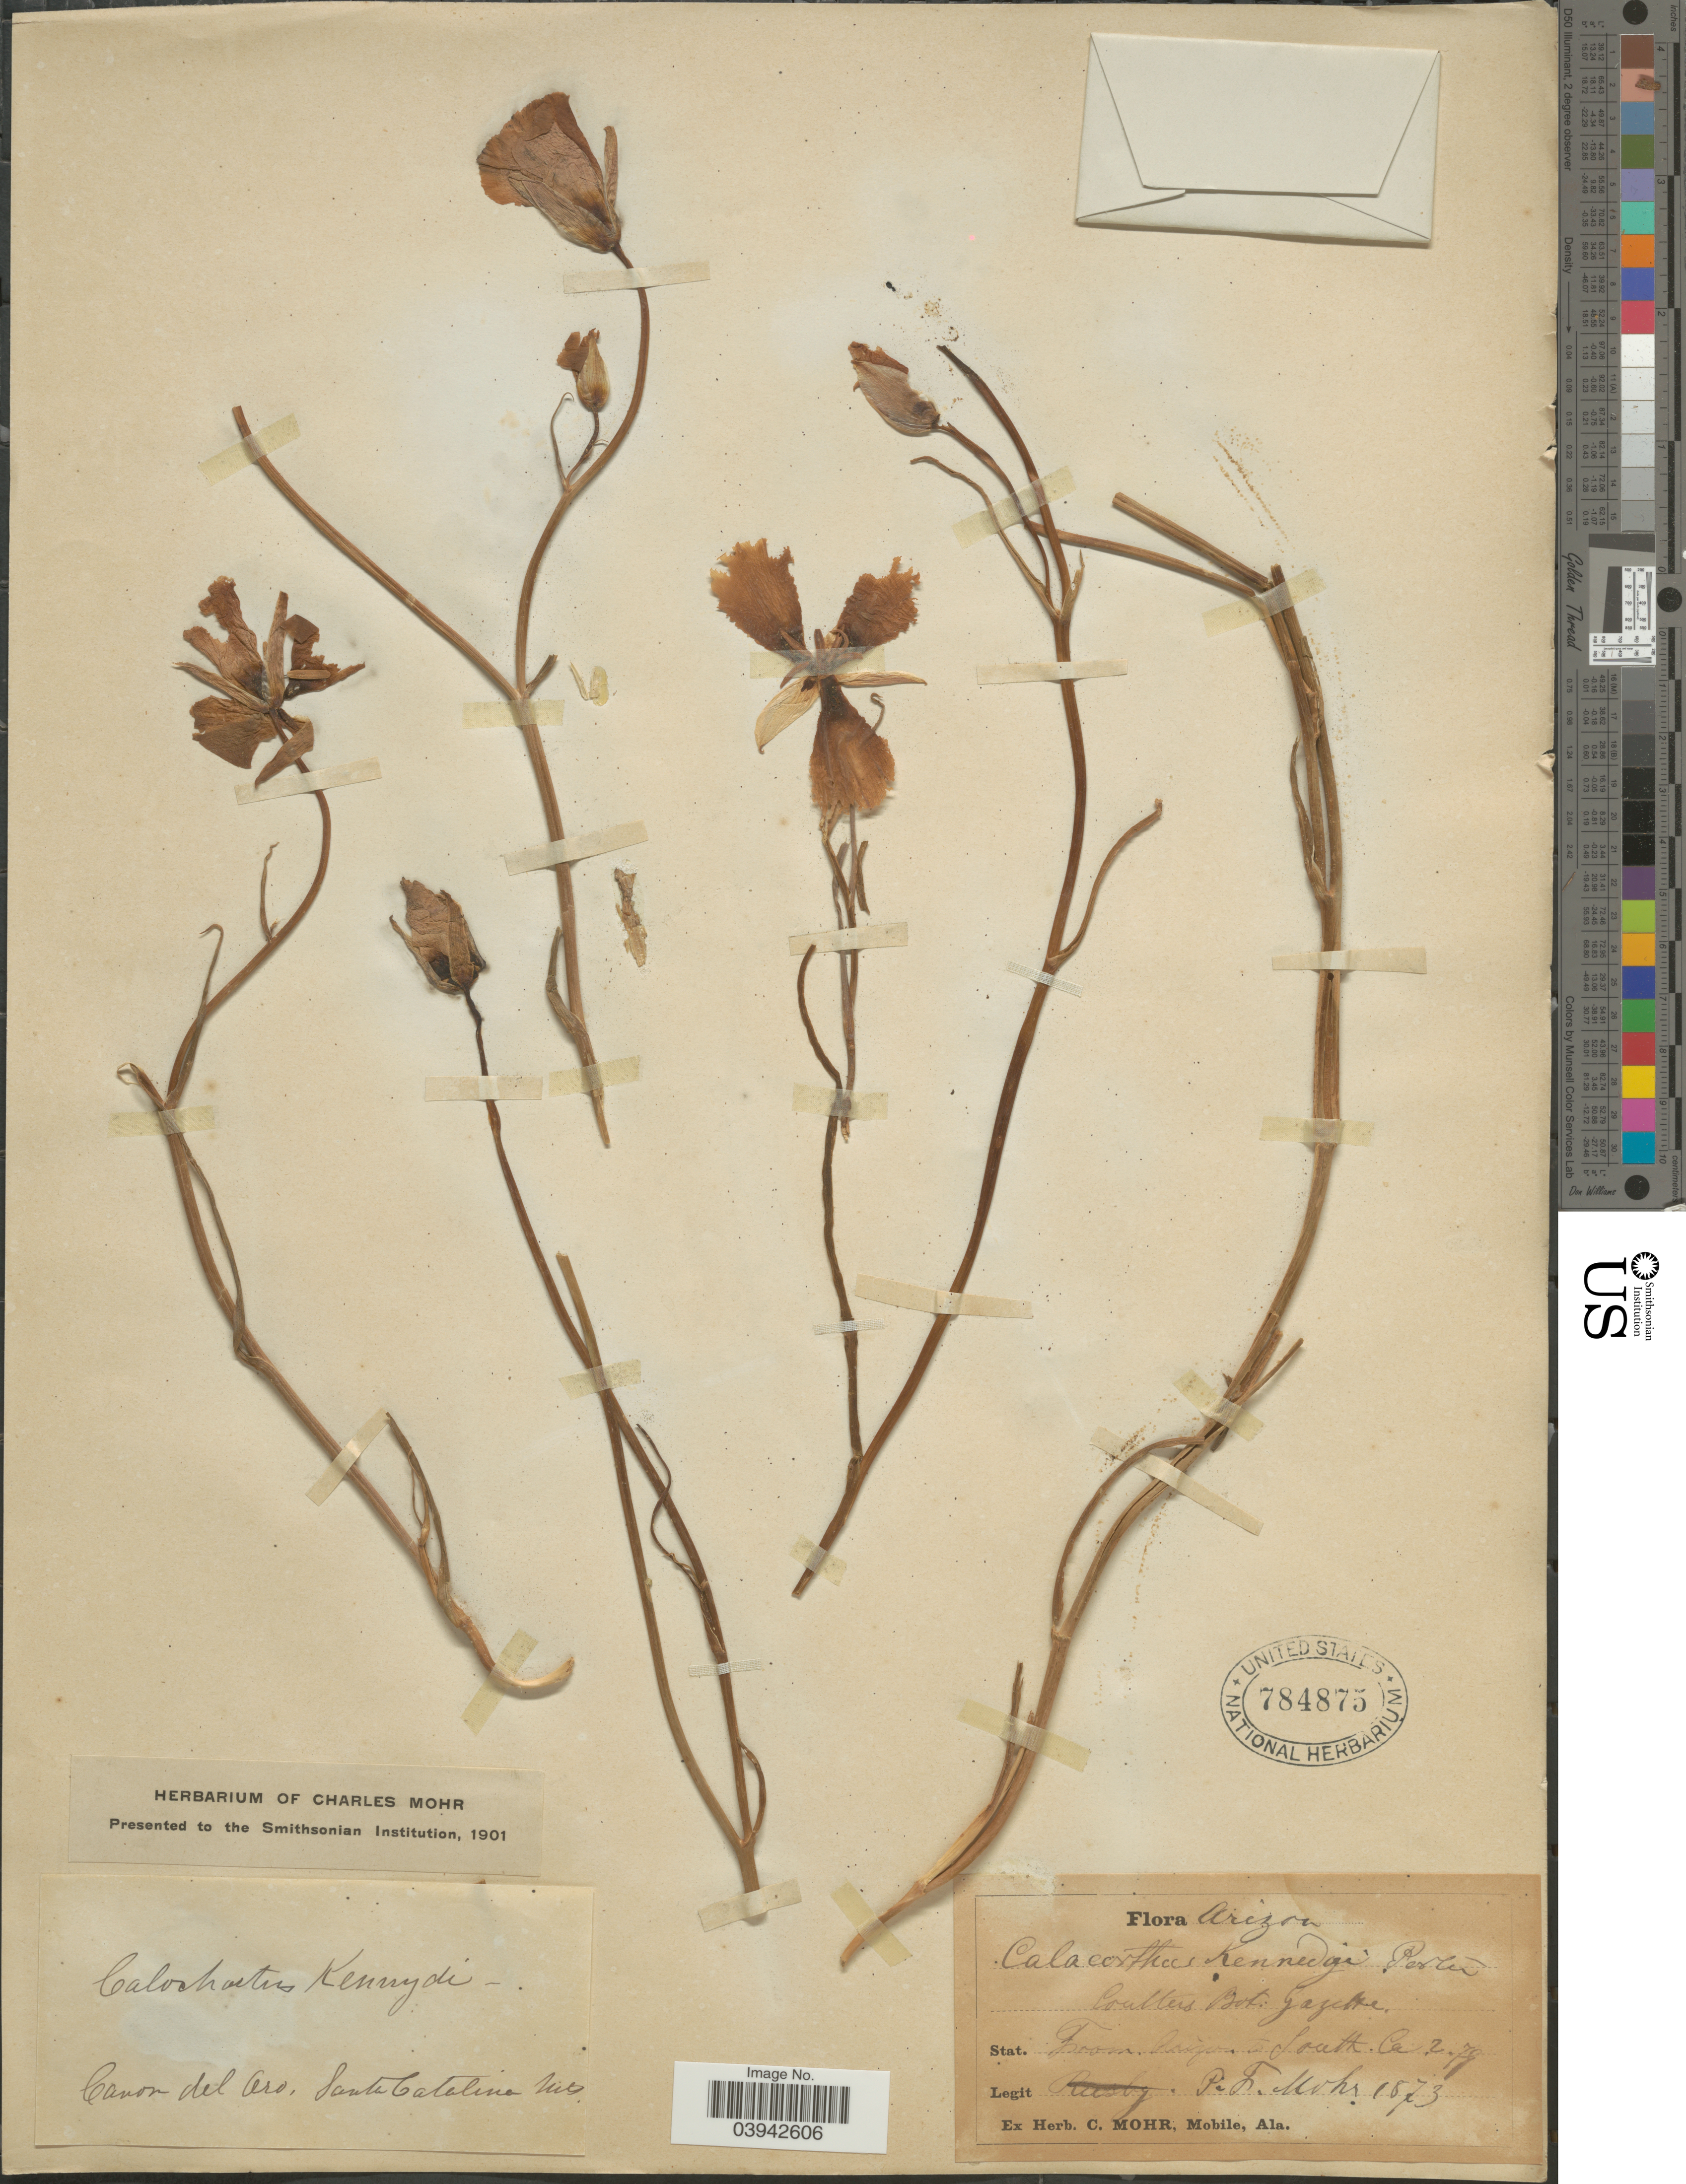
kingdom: Plantae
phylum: Tracheophyta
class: Liliopsida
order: Liliales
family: Liliaceae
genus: Calochortus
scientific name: Calochortus kennedyi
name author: Porter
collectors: P. F. Mohr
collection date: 1873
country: United States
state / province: Arizona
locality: Canon del Cero, Santa Catalina Mts.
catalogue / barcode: US 784875